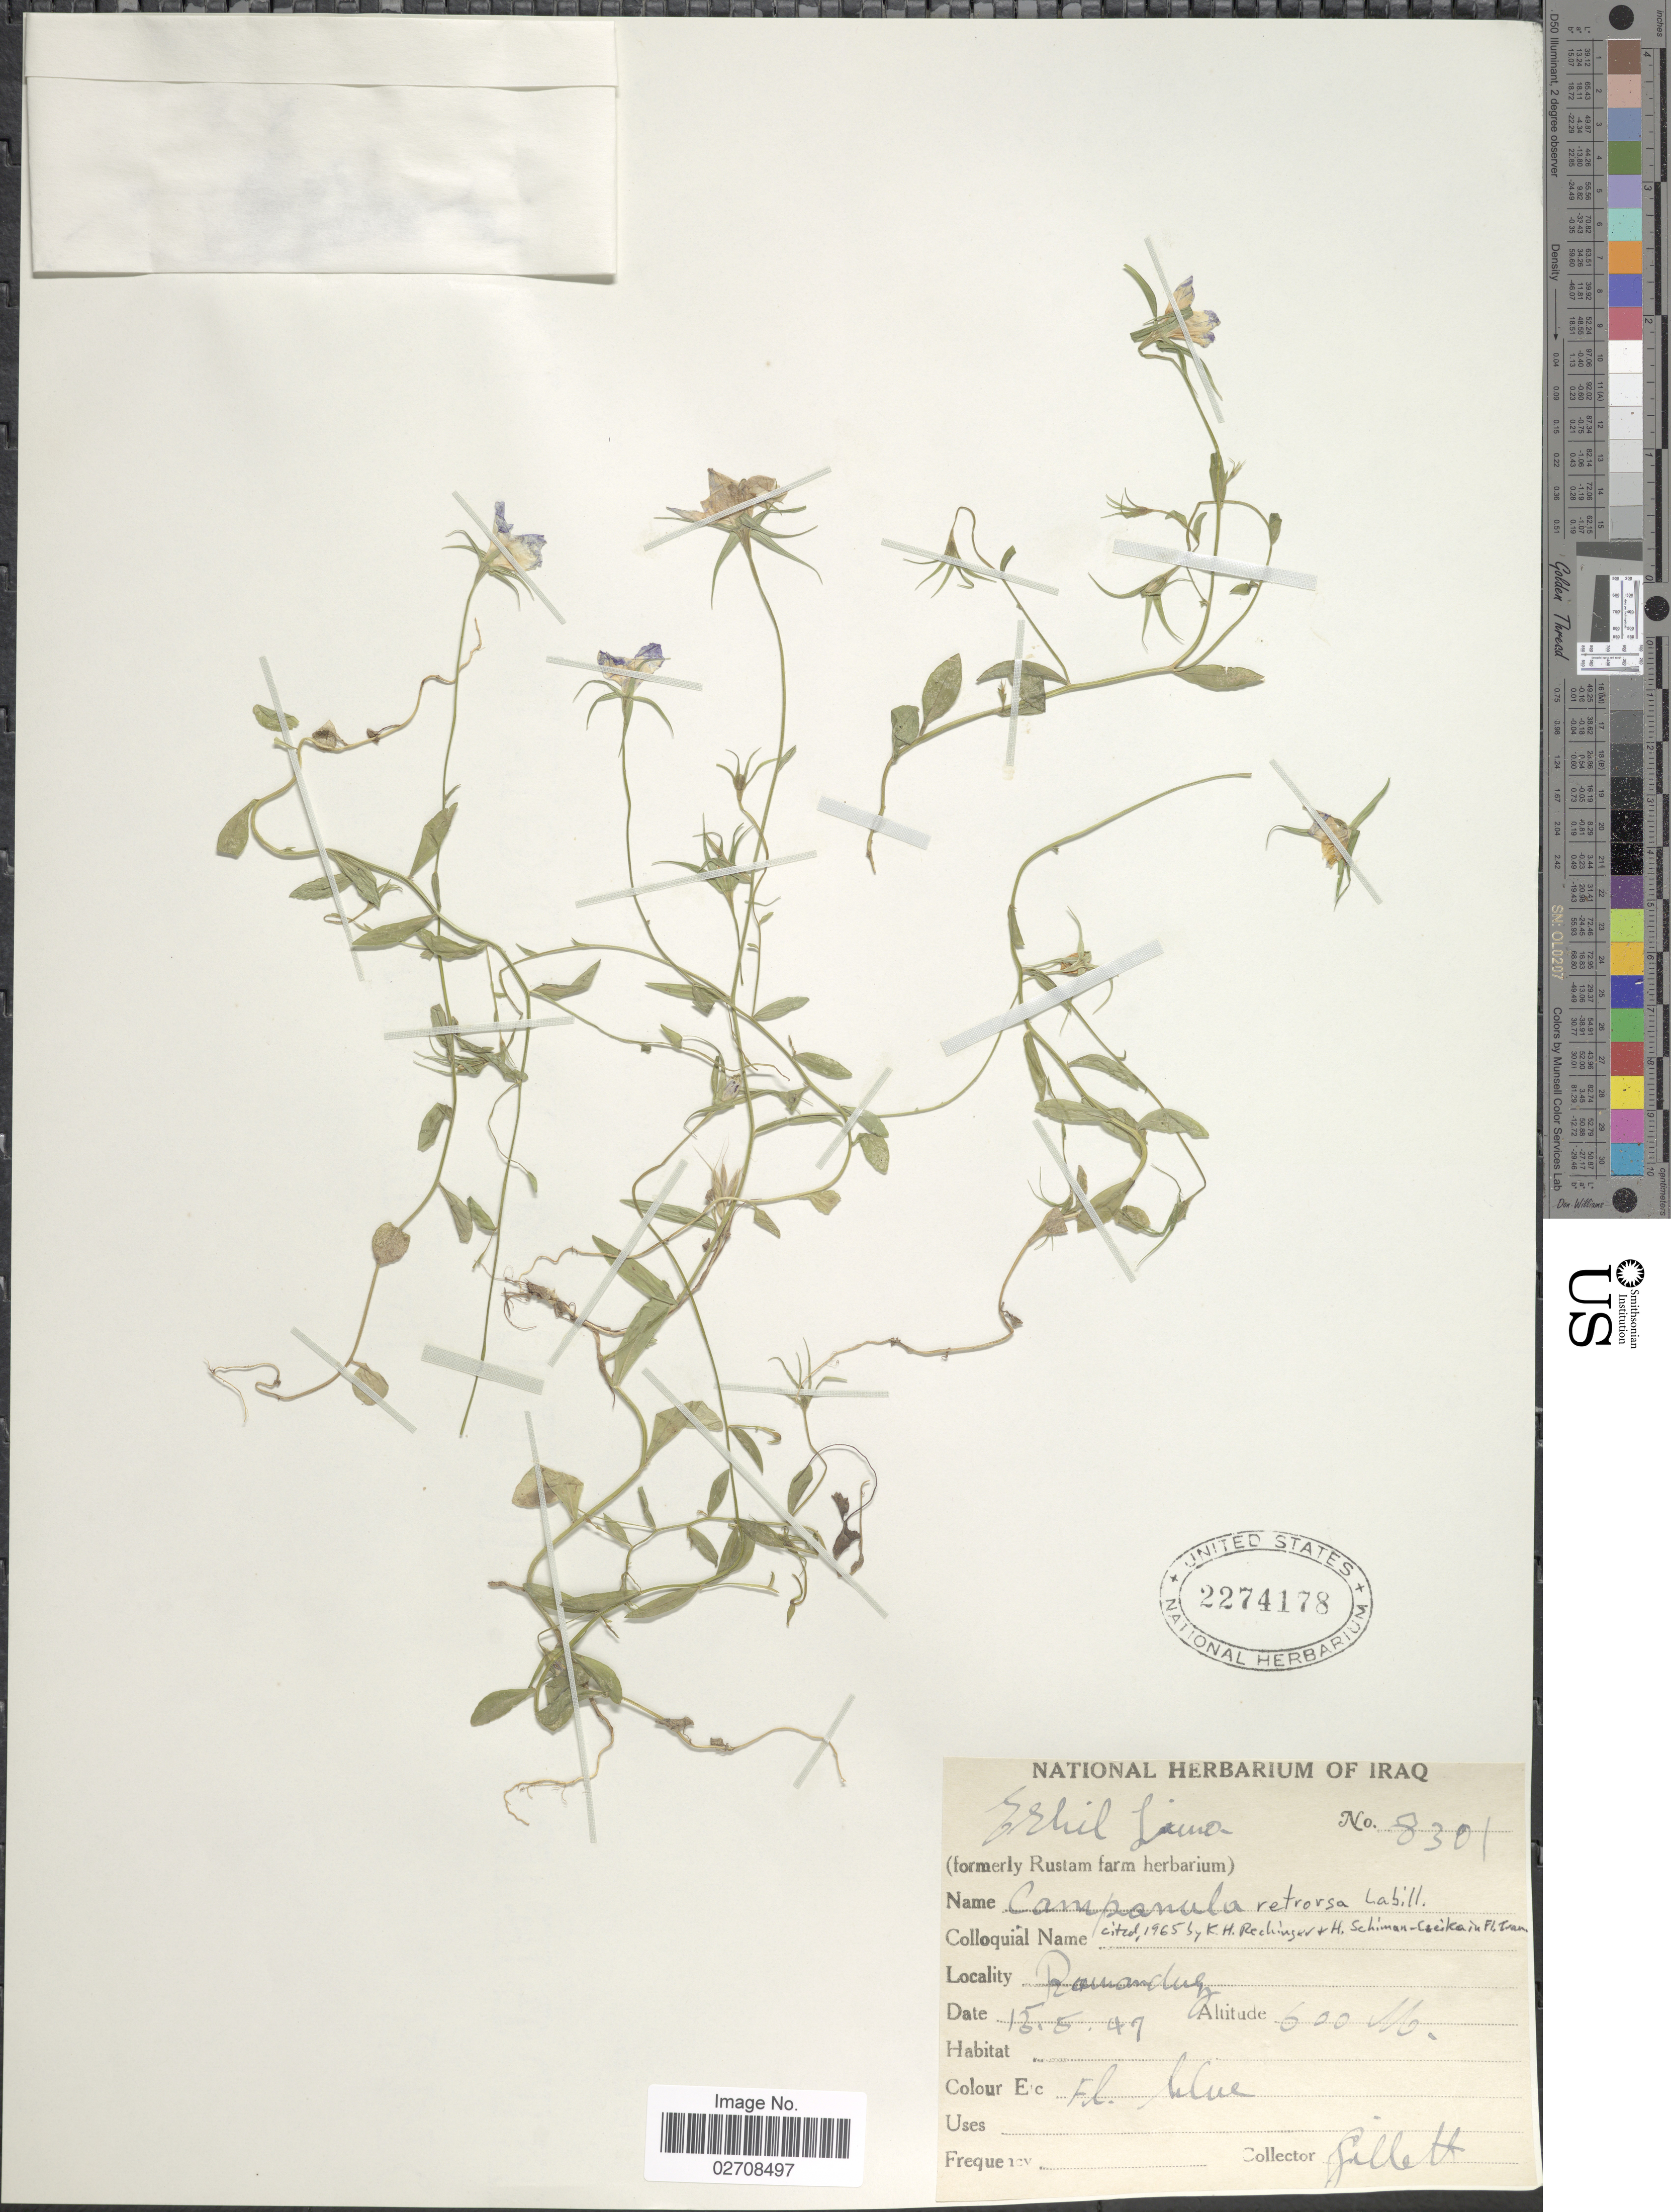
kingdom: Plantae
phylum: Tracheophyta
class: Magnoliopsida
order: Asterales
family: Campanulaceae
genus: Campanula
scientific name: Campanula retrorsa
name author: Labill.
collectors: Gillett, --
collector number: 8301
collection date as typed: Transcribed d/m/y: 15/5/47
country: Iraq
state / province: Arbīl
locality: Rowanduz, Erbil Liwa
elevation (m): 600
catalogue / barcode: US 2274178